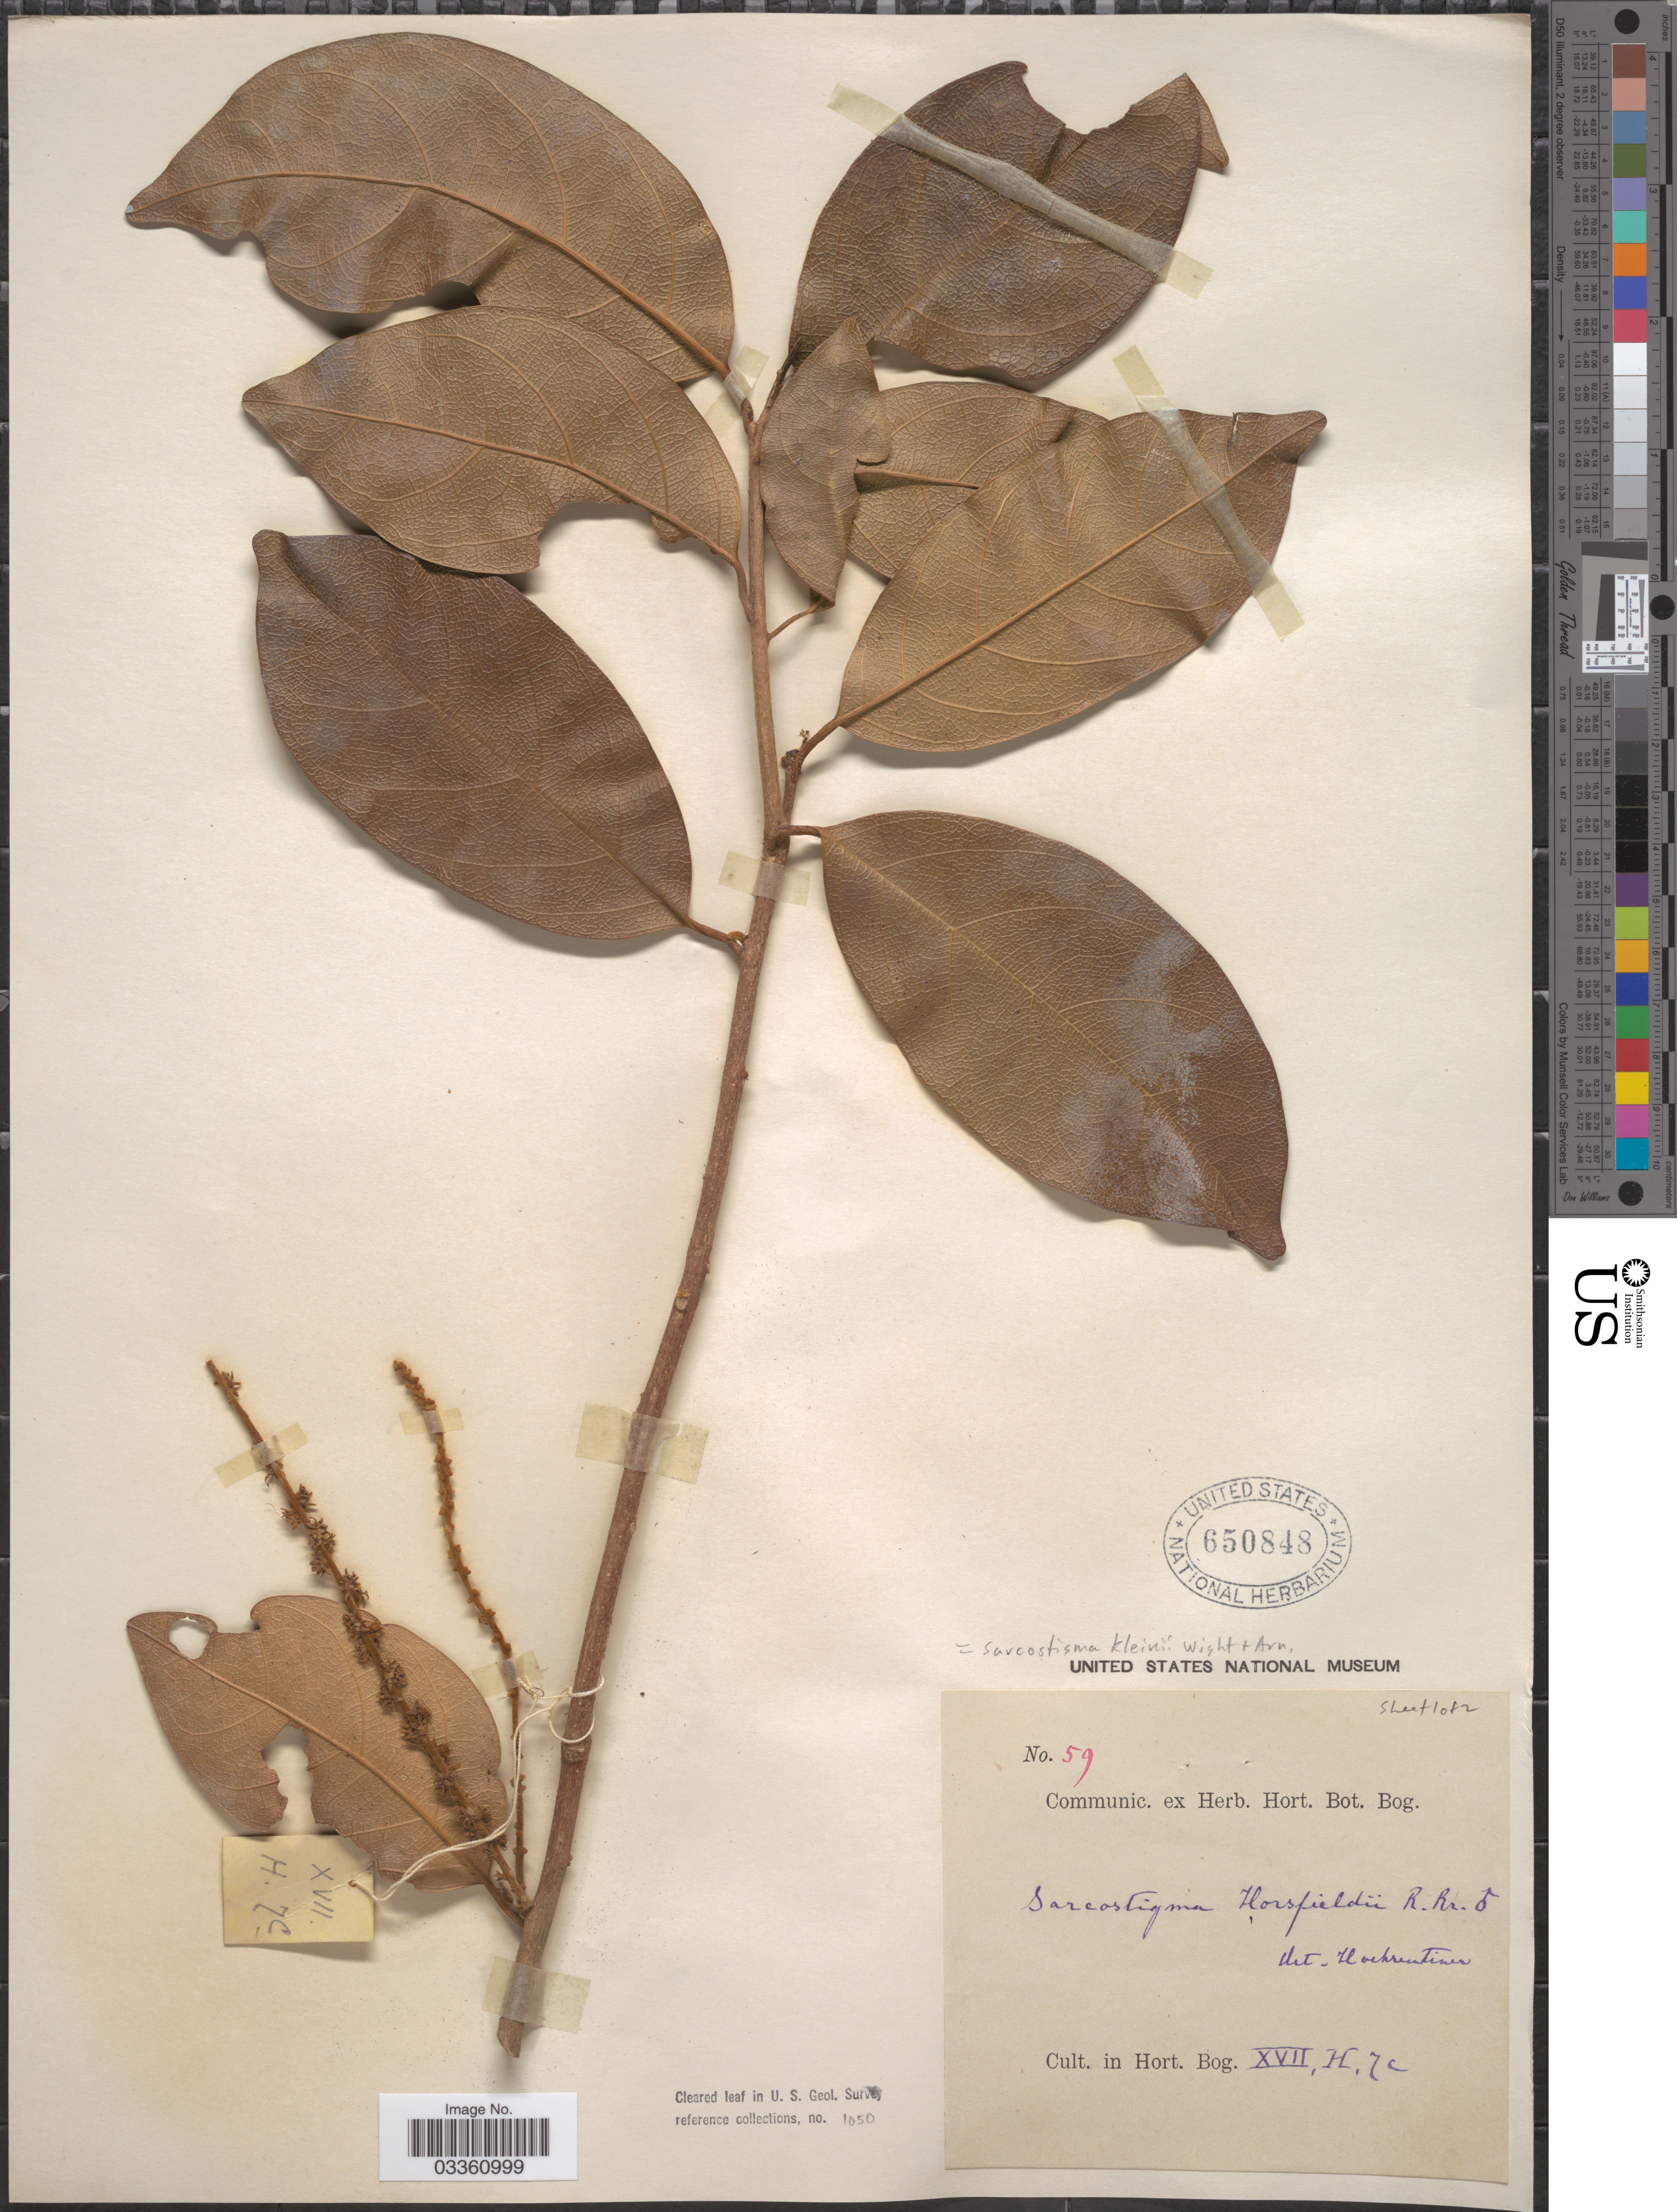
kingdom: Plantae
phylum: Tracheophyta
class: Magnoliopsida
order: Icacinales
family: Icacinaceae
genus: Sarcostigma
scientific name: Sarcostigma kleinii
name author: Wight & Arn.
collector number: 59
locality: Cult. in Hort. Bog. XVII, H [interpreted]. 7c [interpreted].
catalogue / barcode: US 650848